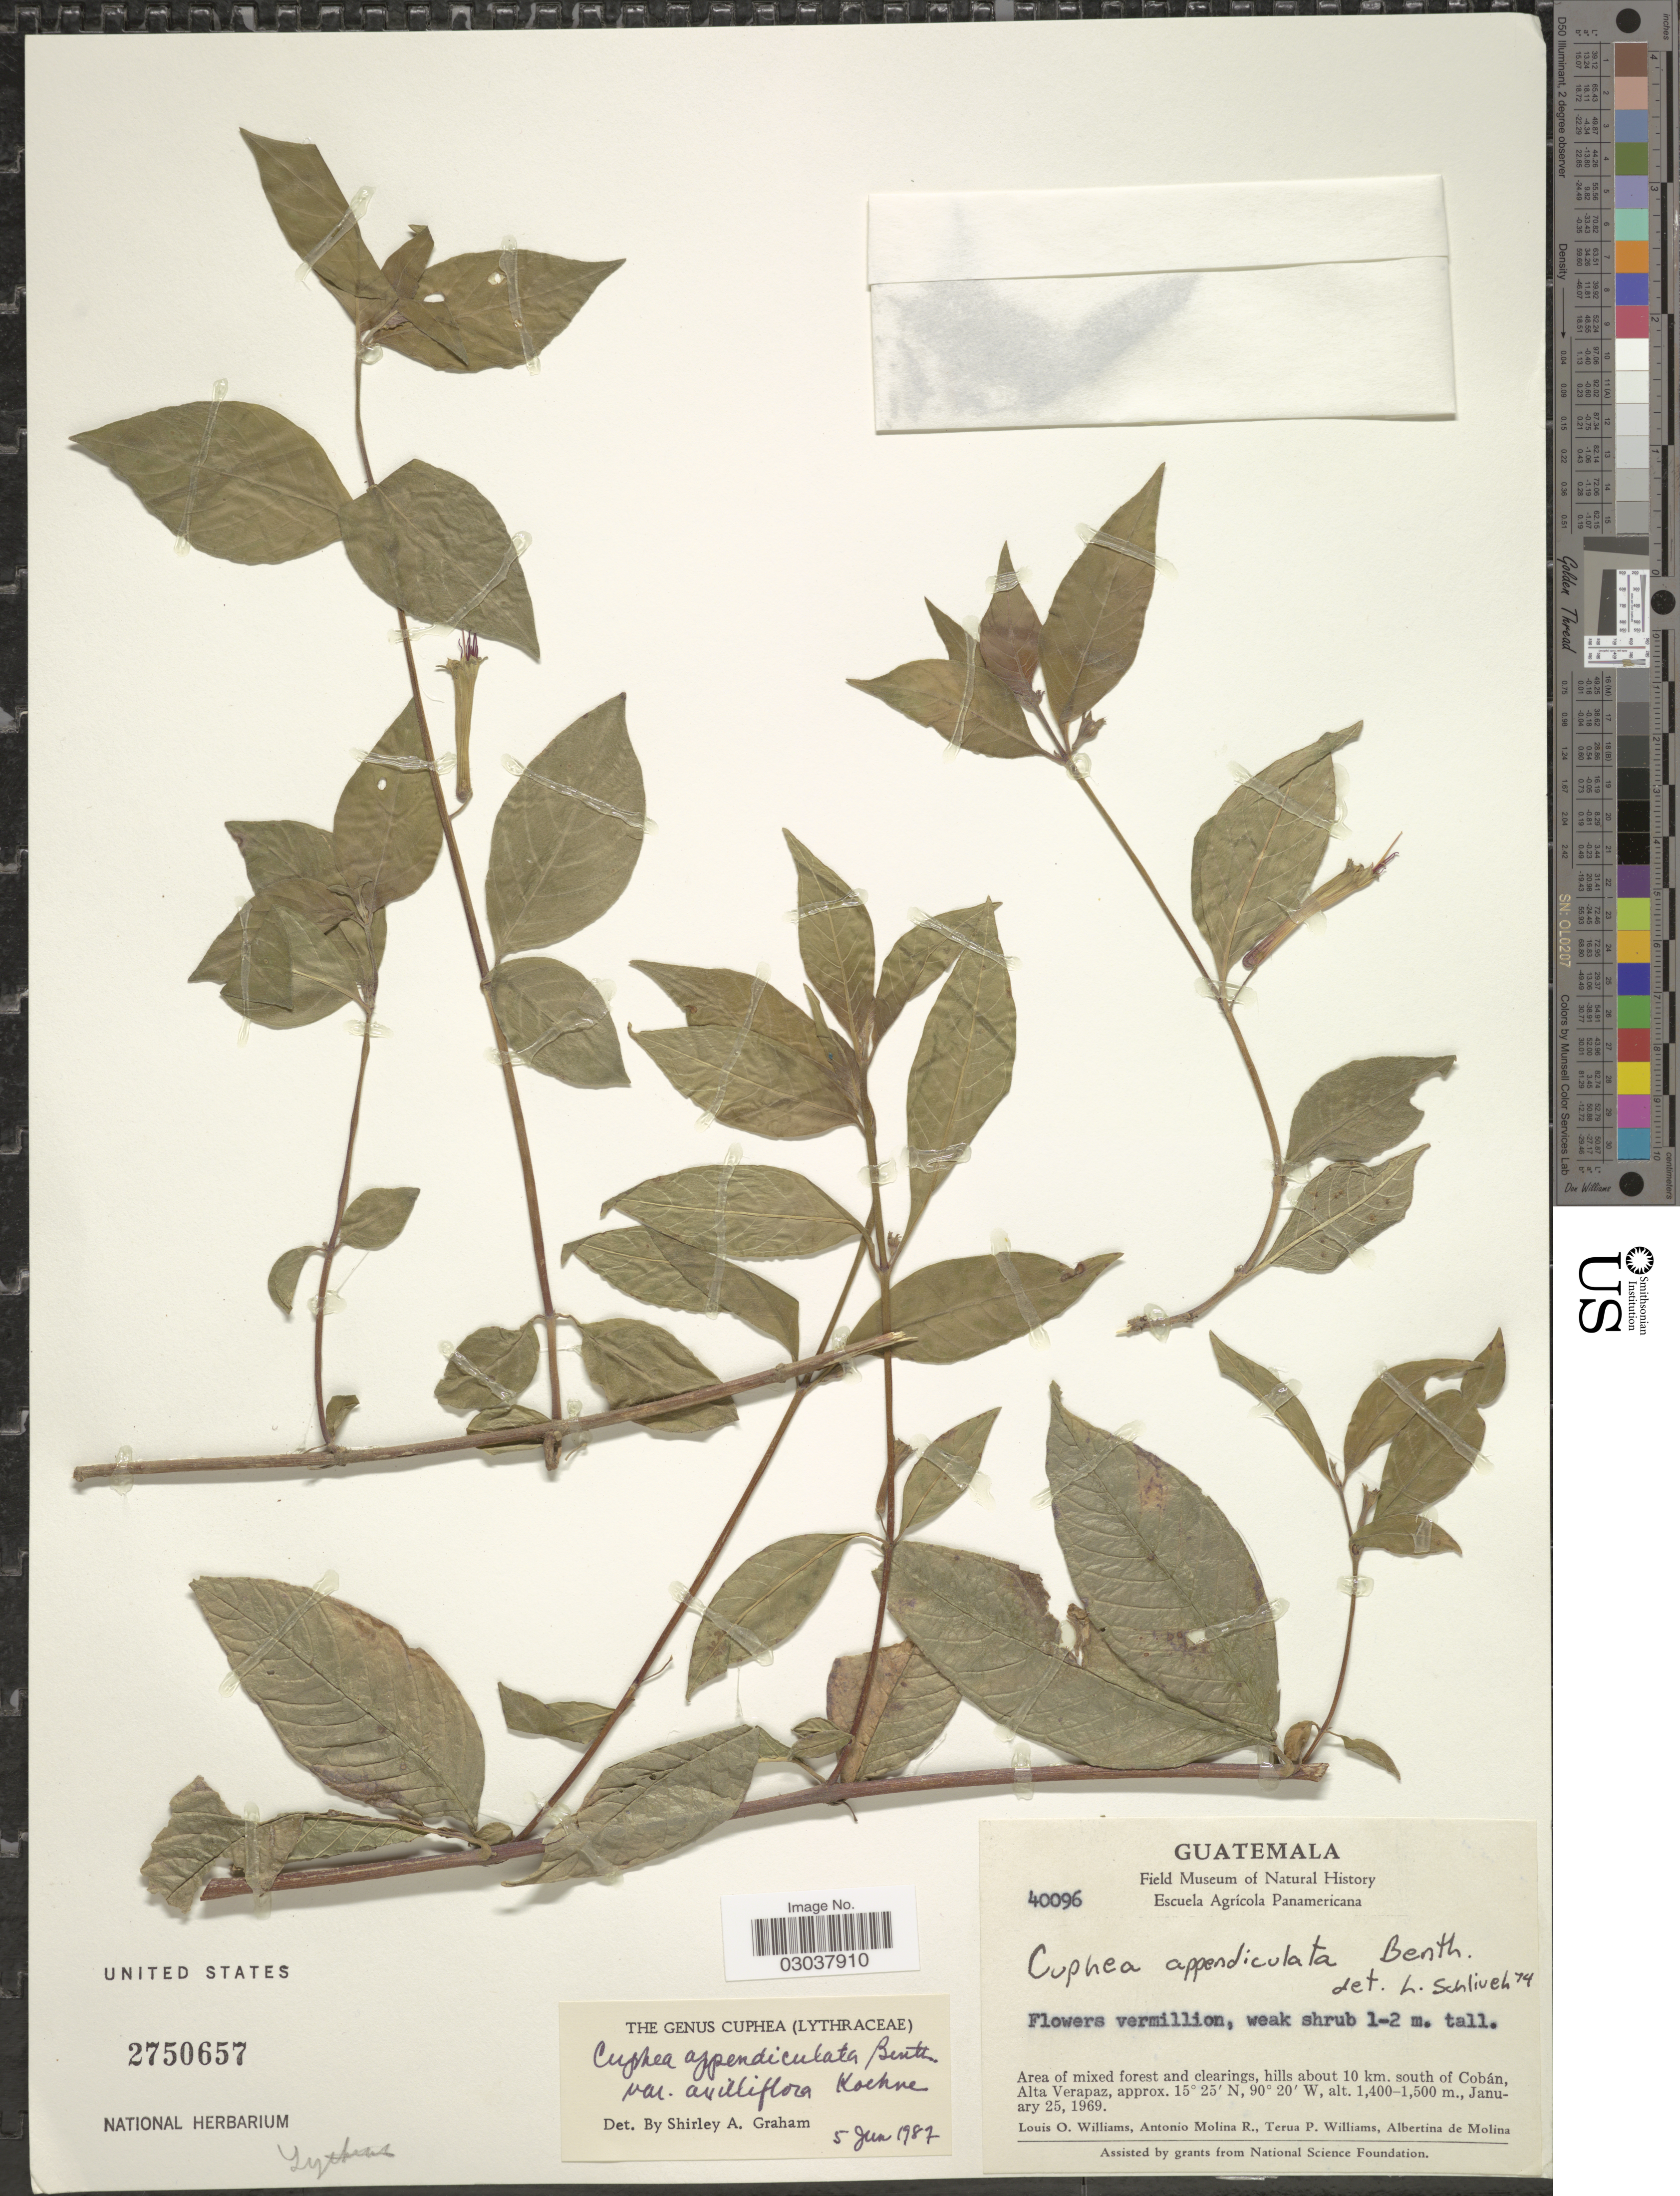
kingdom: Plantae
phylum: Tracheophyta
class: Magnoliopsida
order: Myrtales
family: Lythraceae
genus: Cuphea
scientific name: Cuphea appendiculata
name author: Benth.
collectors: L. O. Williams, A. Molina R., T. Williams & A. R. Molina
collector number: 40096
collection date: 1969-01-25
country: Guatemala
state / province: Alta Verapaz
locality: Hills about 10 km. south of Cobán.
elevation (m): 1400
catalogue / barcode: US 2750657